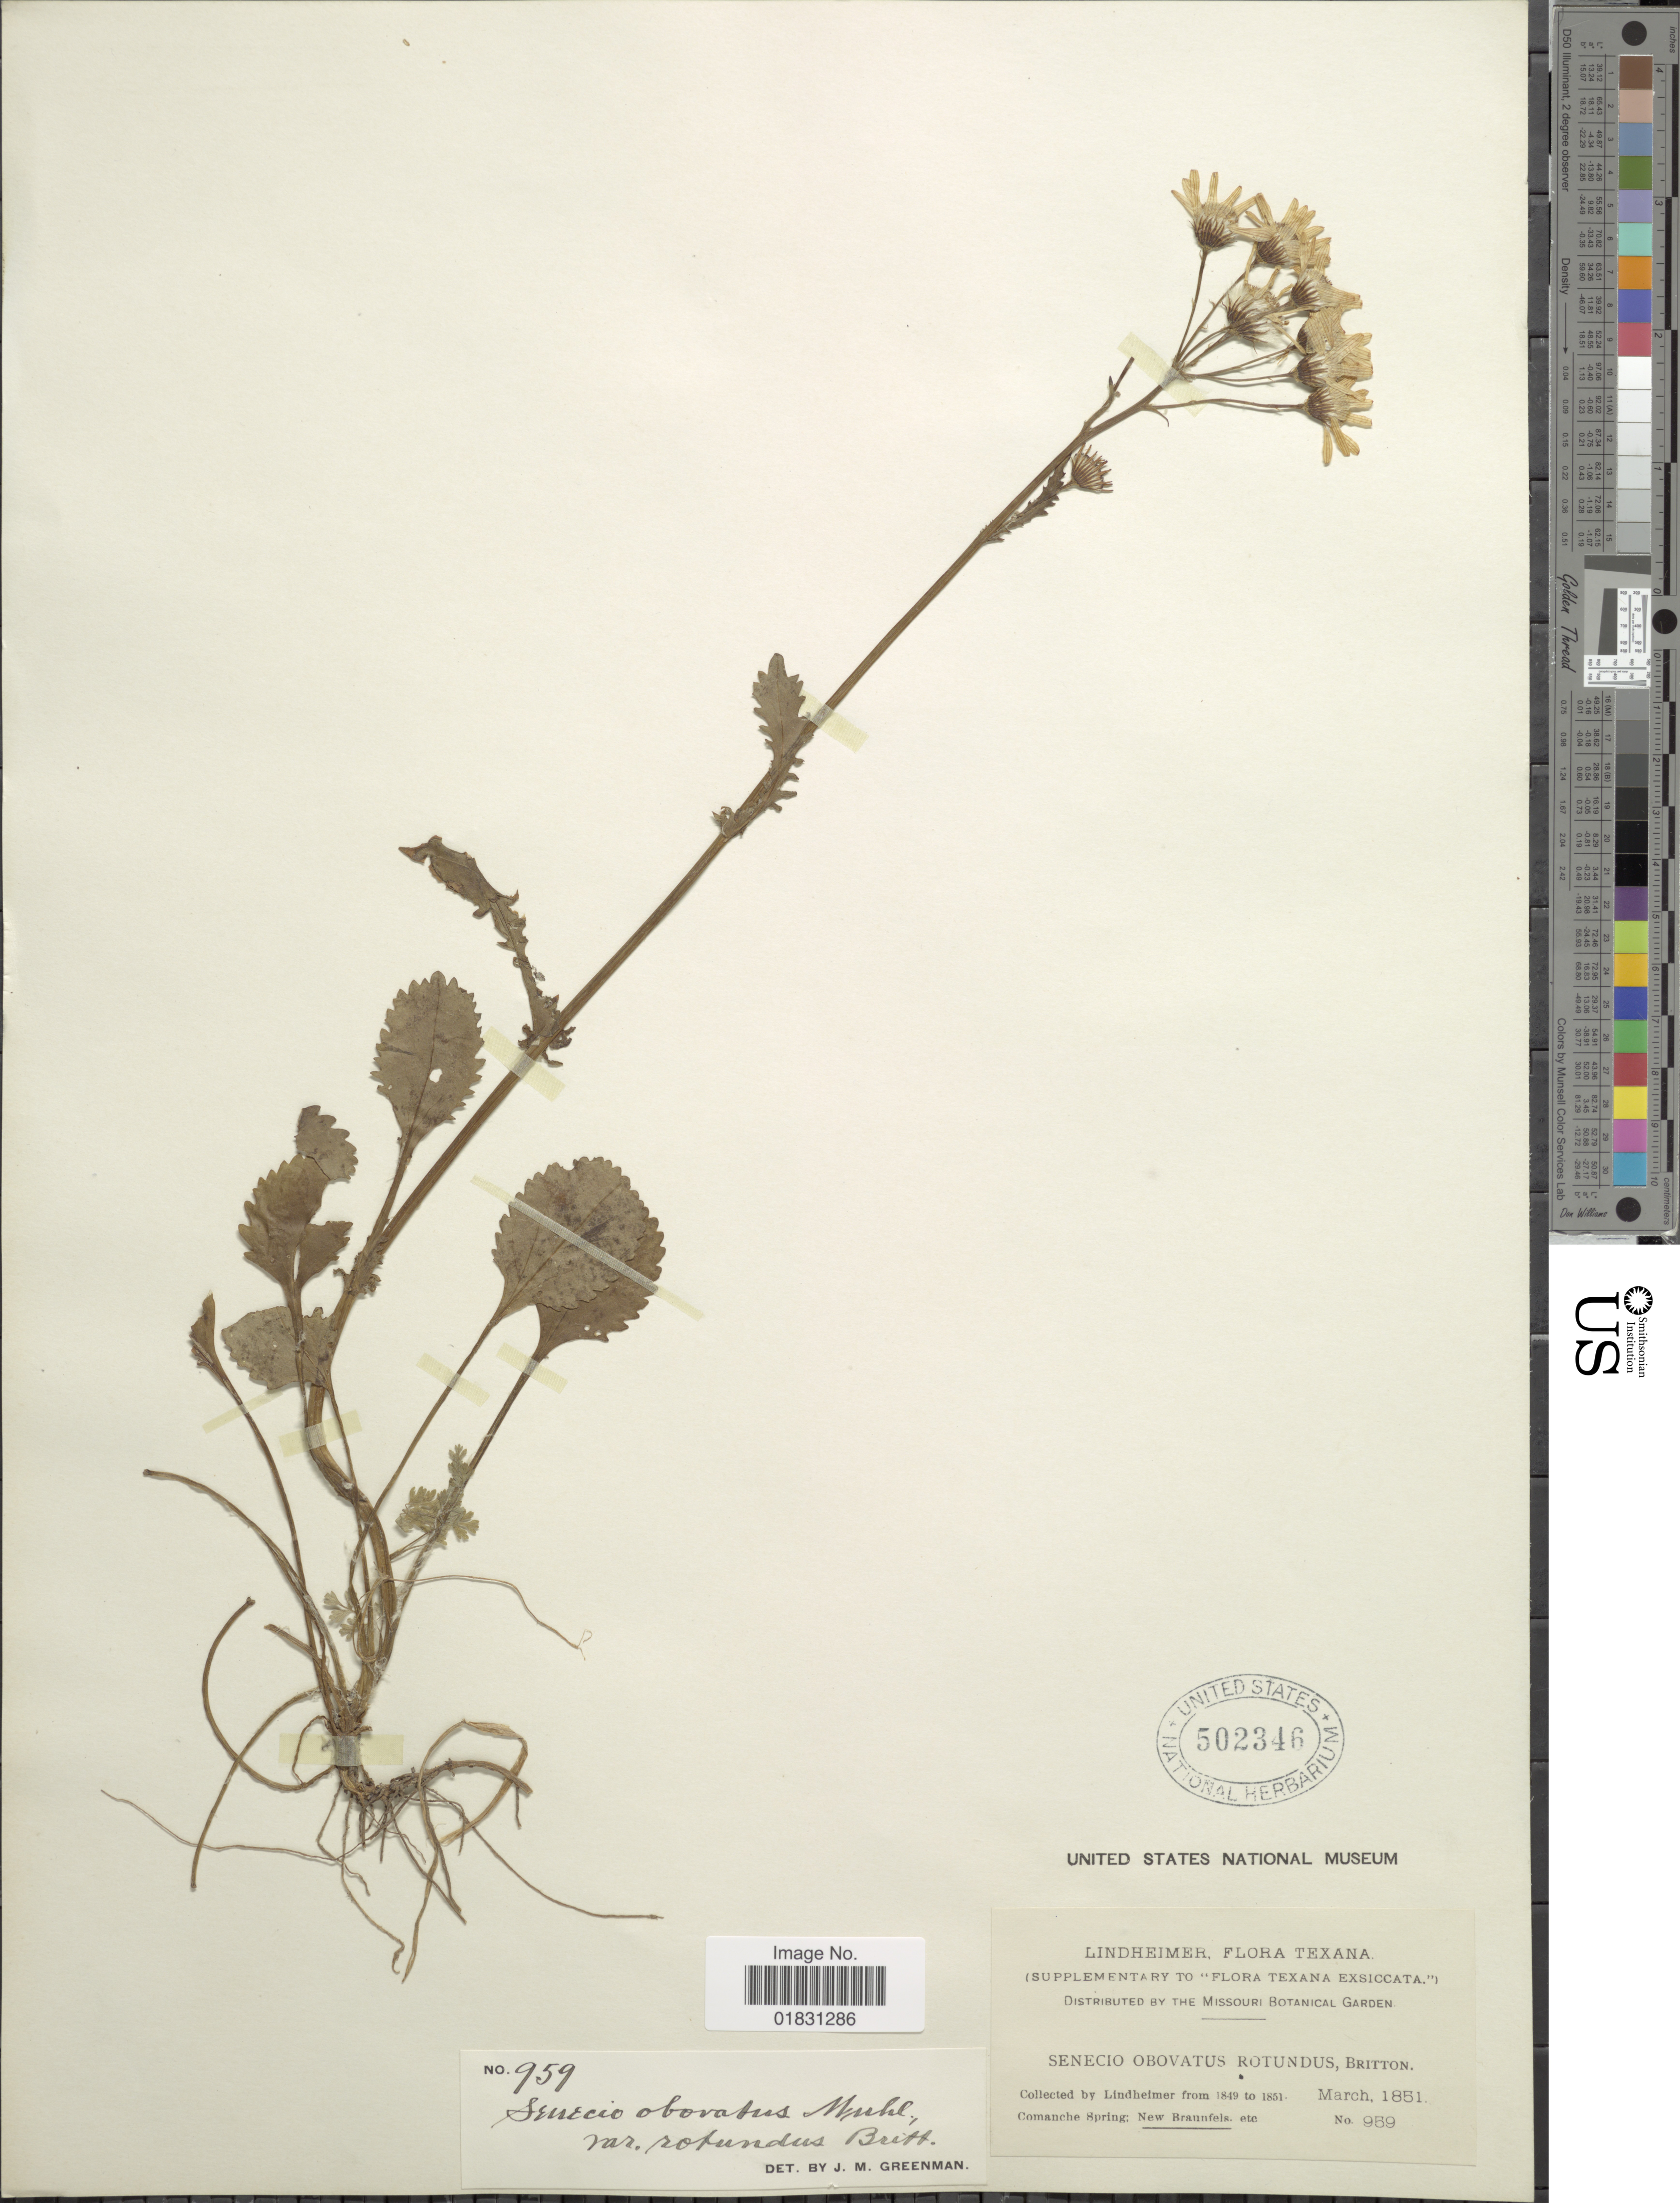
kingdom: Plantae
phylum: Tracheophyta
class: Magnoliopsida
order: Asterales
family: Asteraceae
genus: Packera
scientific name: Packera obovata var. rotundus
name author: Britton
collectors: -. Lindheimer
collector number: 959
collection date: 1851-03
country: United States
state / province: Texas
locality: Comanche Spring: New Braunfels etc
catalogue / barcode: US 502346